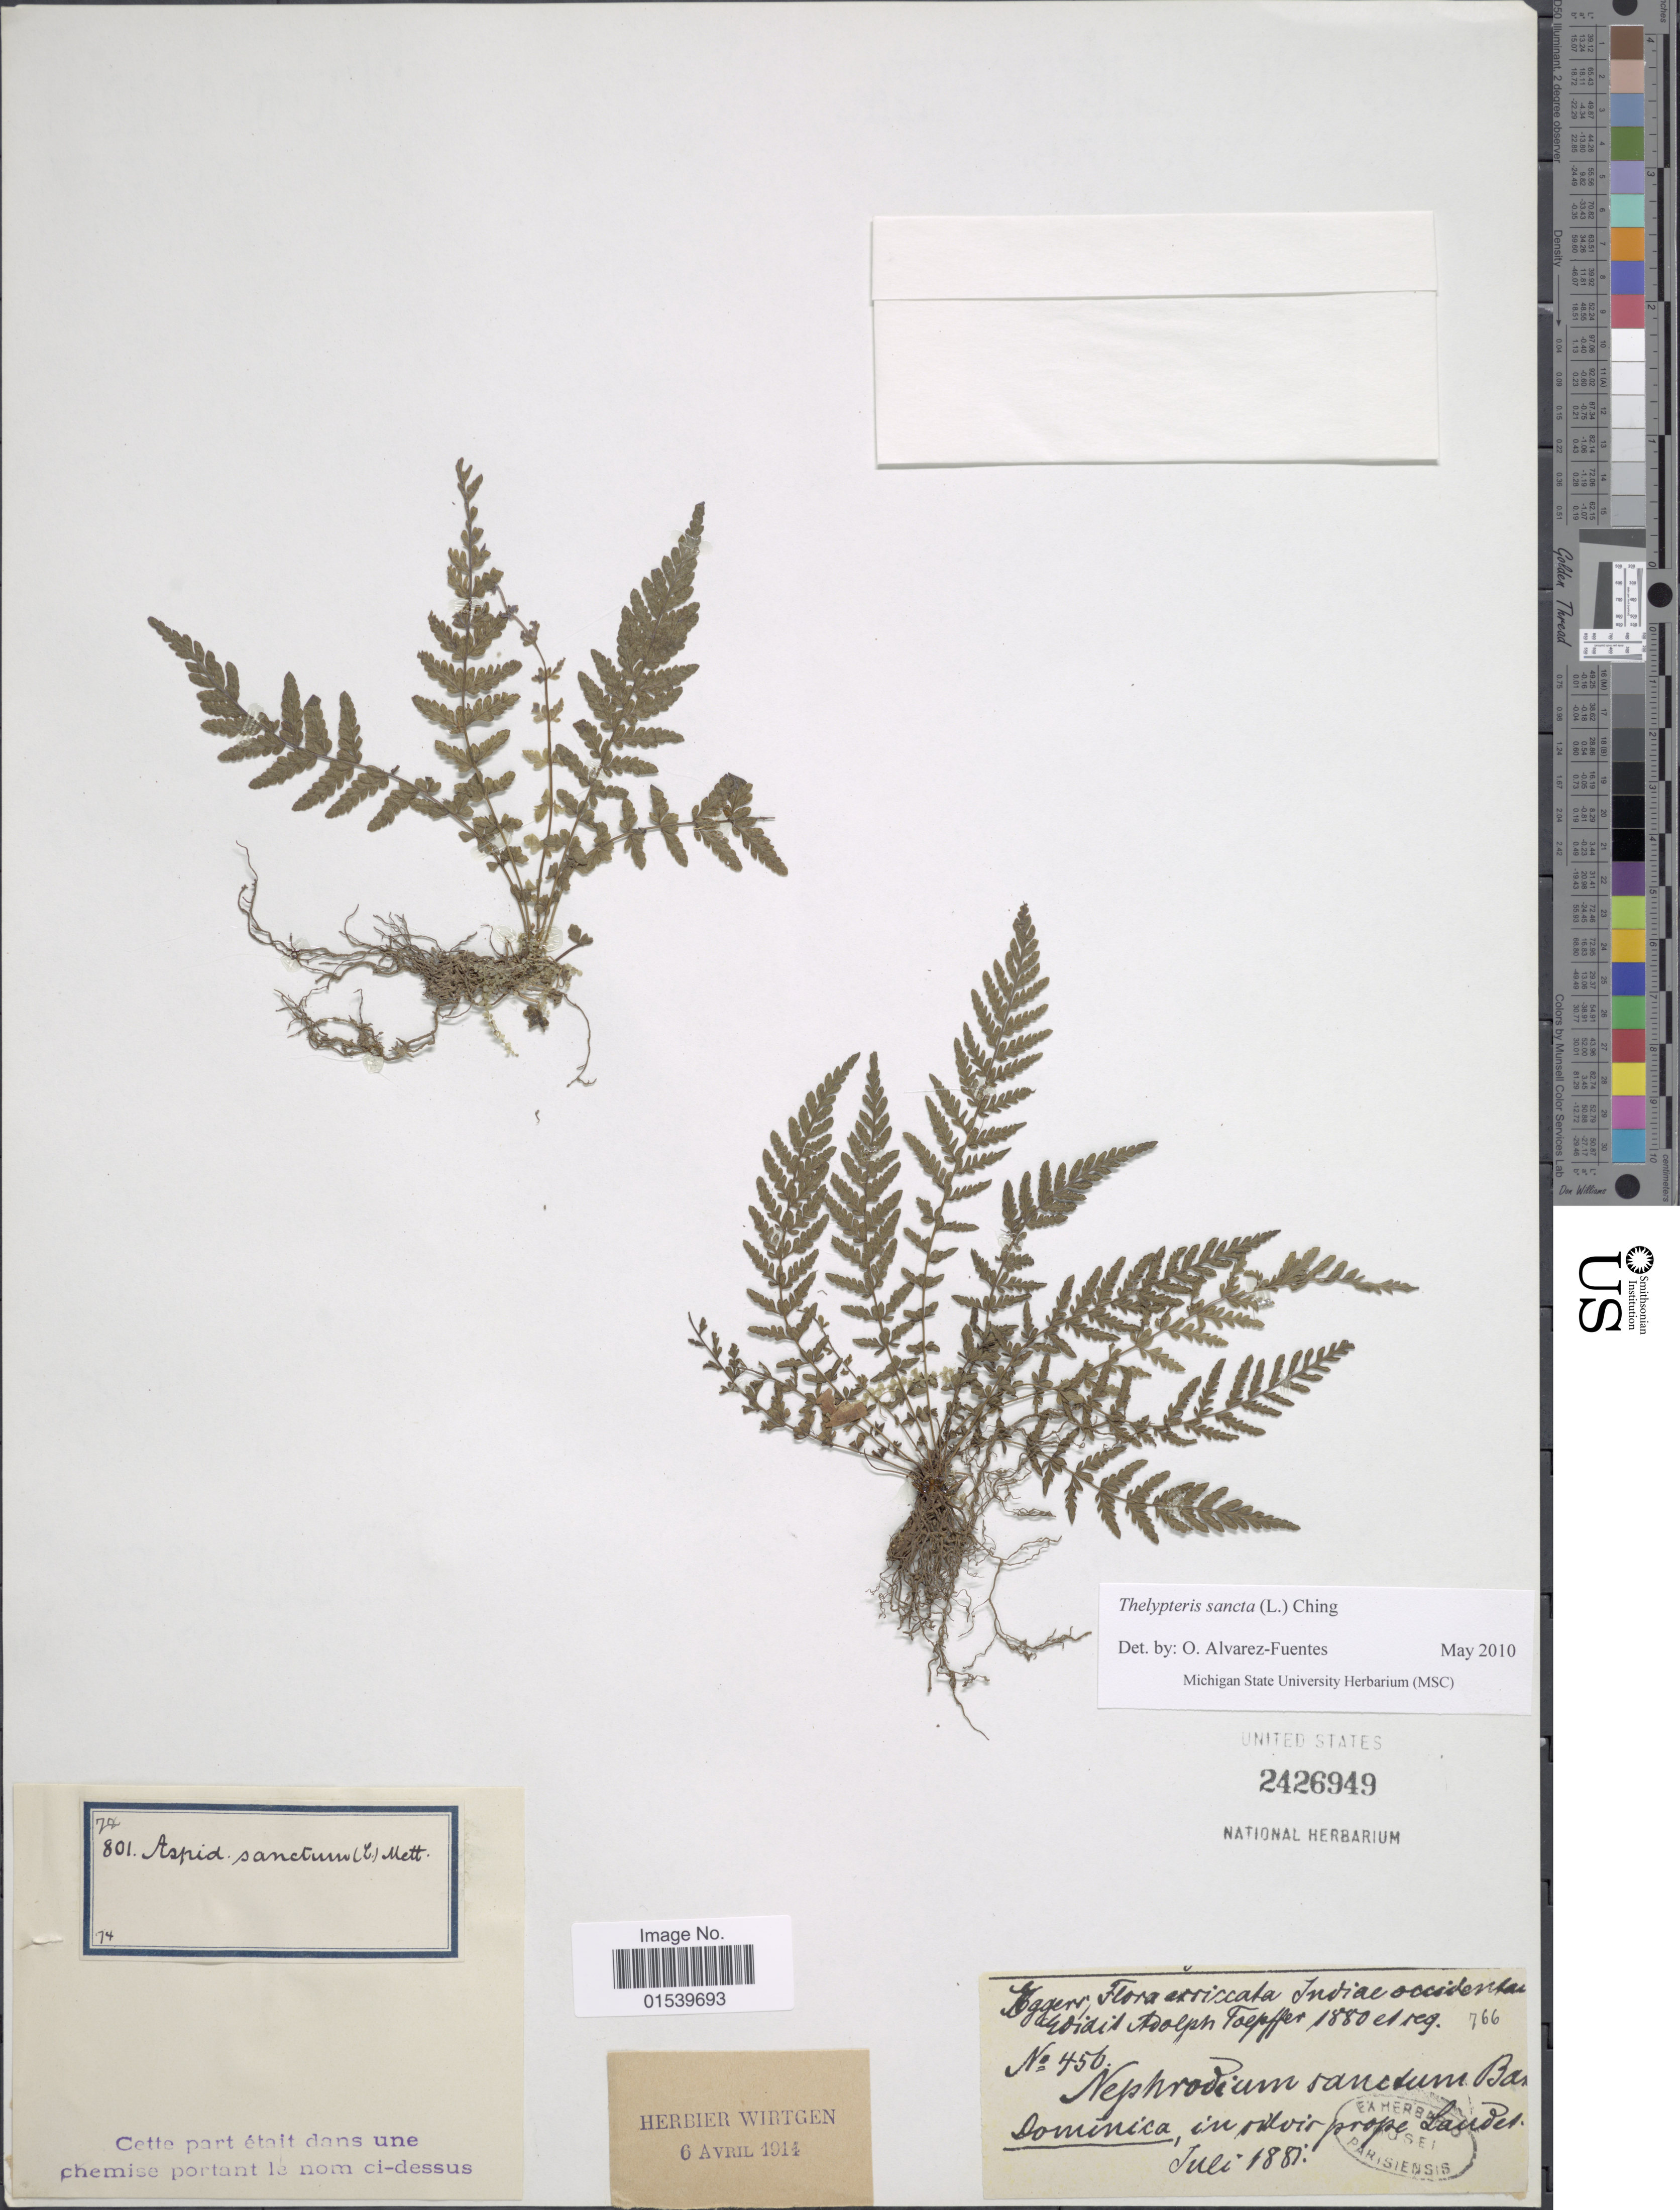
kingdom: Plantae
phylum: Tracheophyta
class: Polypodiopsida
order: Polypodiales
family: Thelypteridaceae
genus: Amauropelta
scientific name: Amauropelta sancta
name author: (L.) Pic. Serm.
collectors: -. Eggers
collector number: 456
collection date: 1881-07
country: Dominica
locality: In silvia prope Laudat.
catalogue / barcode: US 2426949